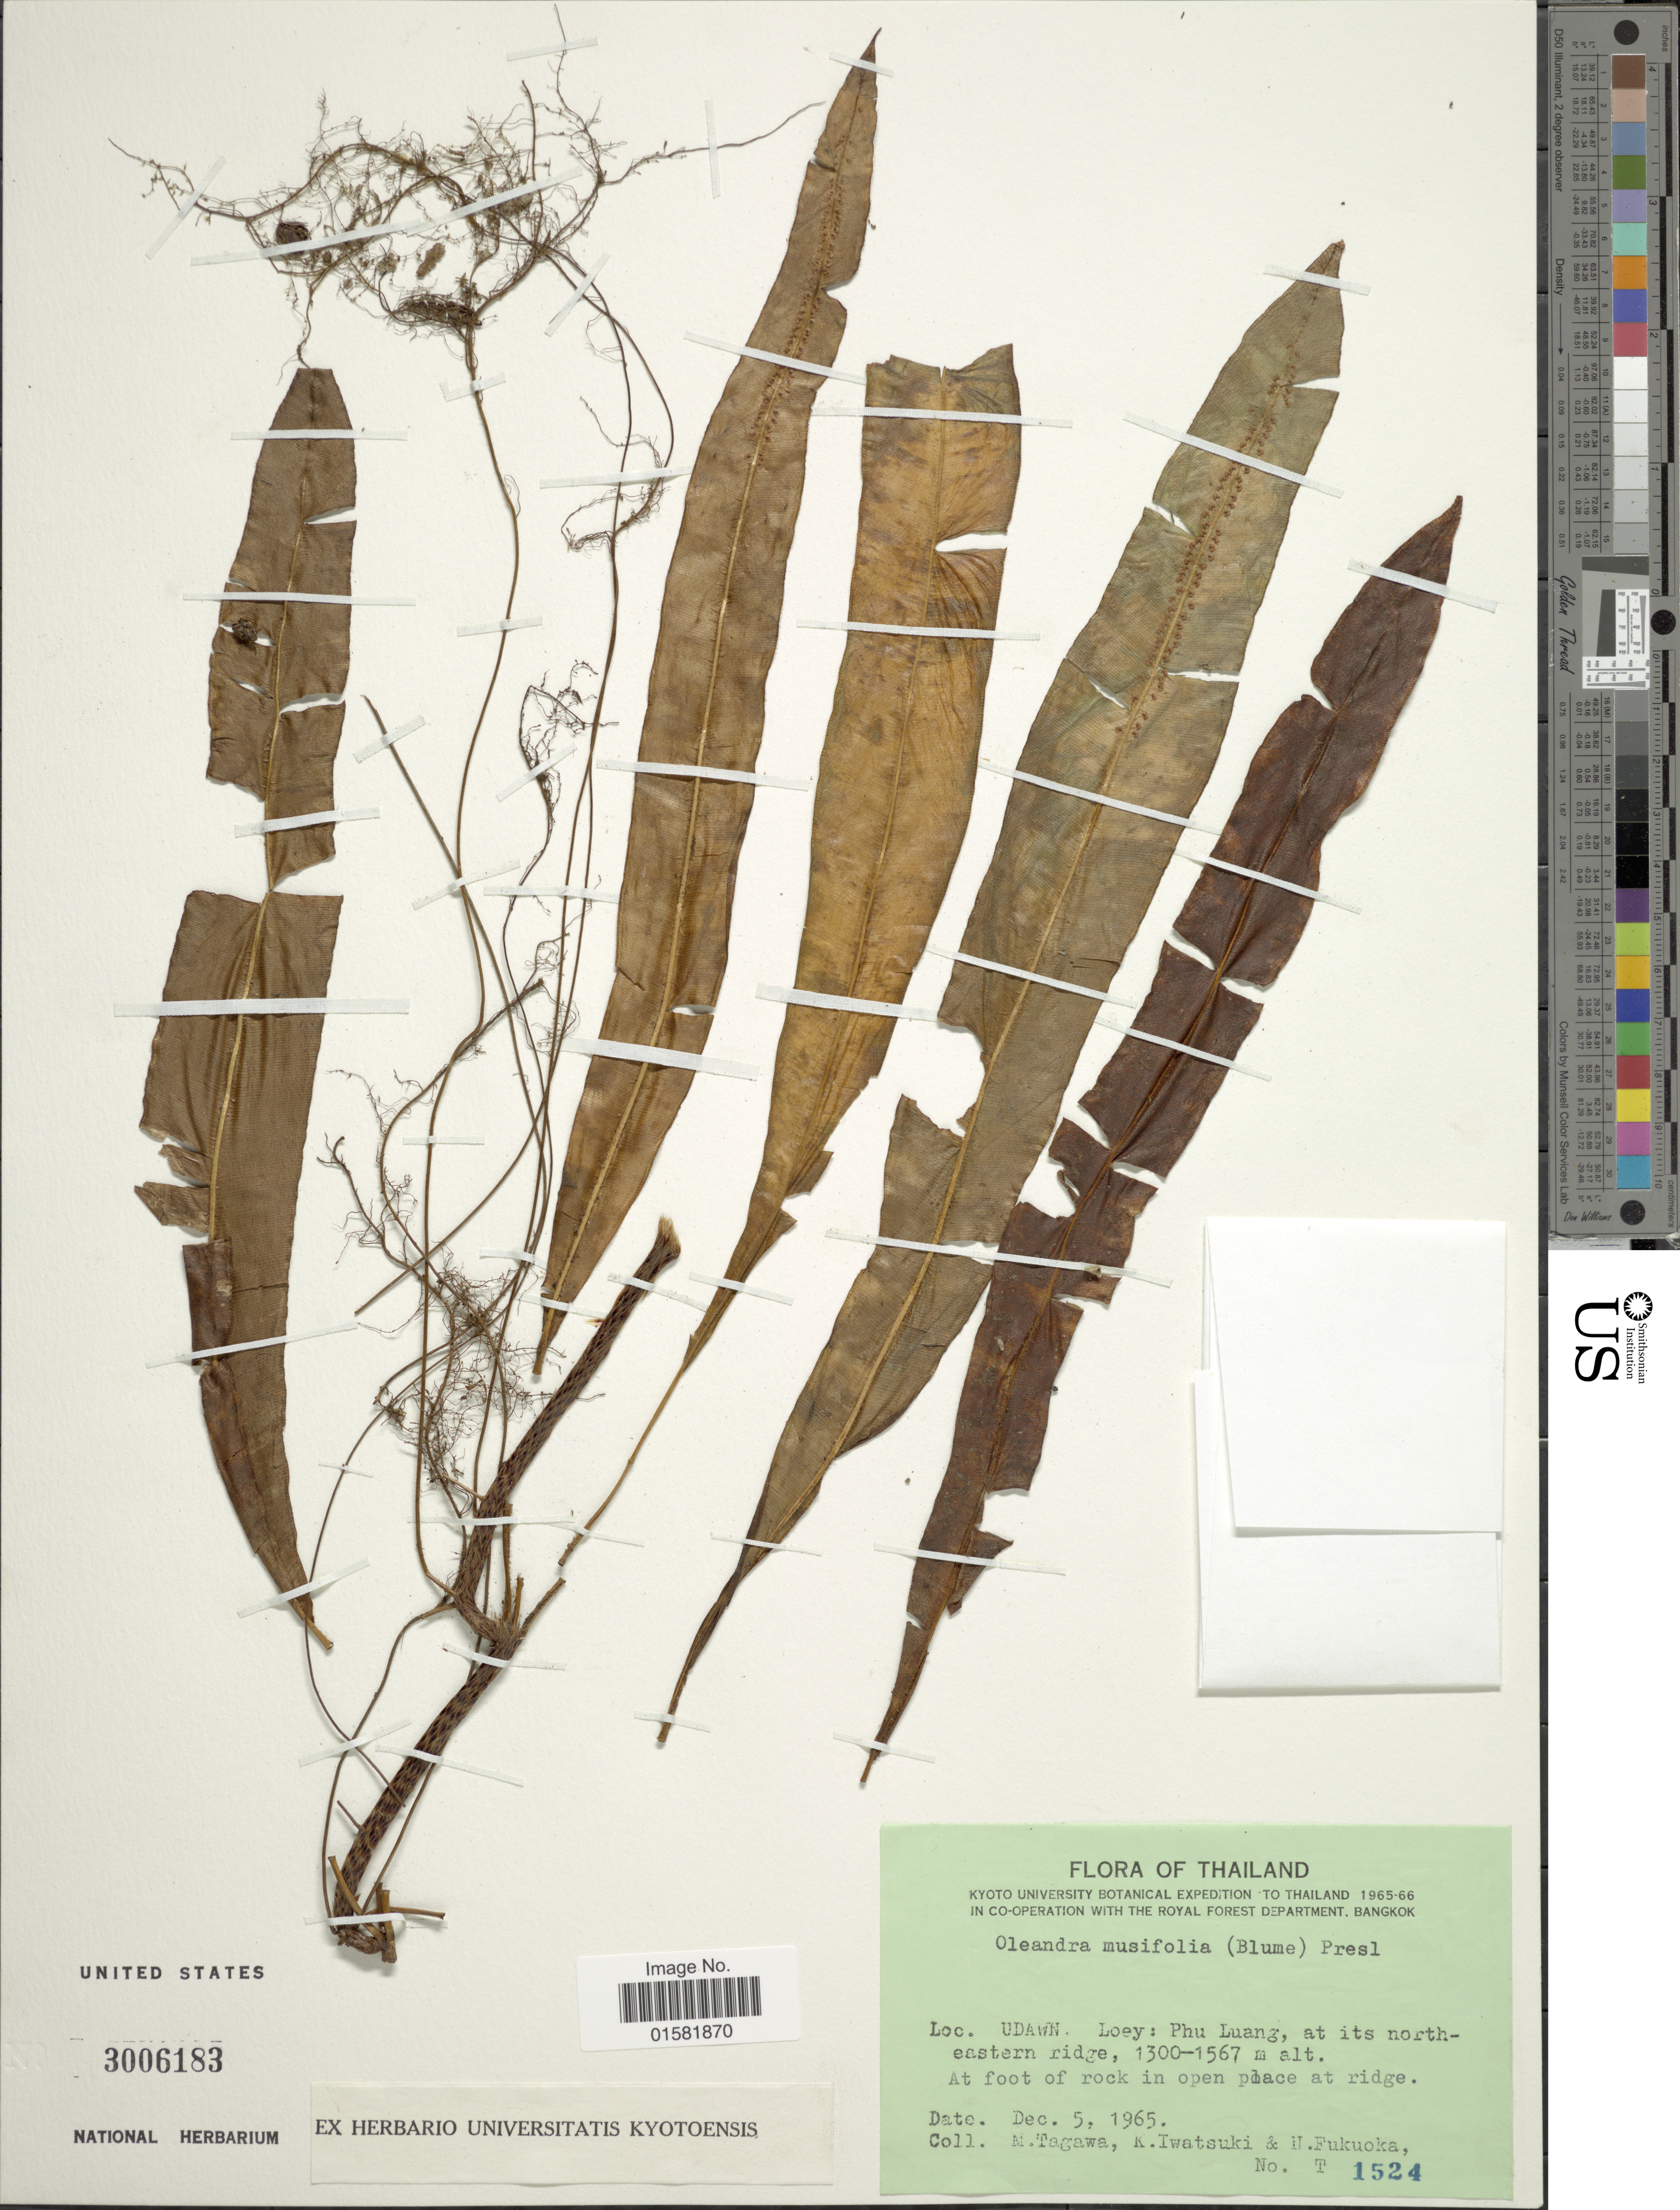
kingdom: Plantae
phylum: Tracheophyta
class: Polypodiopsida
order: Polypodiales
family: Oleandraceae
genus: Oleandra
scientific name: Oleandra musifolia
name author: (Bedd.) C. Presl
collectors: M. Tagawa, K. Iwatsuki & N. Fukuoka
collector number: T1524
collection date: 1965-12-05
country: Thailand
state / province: Loei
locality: Thailand, Udawn, Loey: Phu Luanbg, at its north-eastern ridge.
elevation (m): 1300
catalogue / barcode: US 3006183